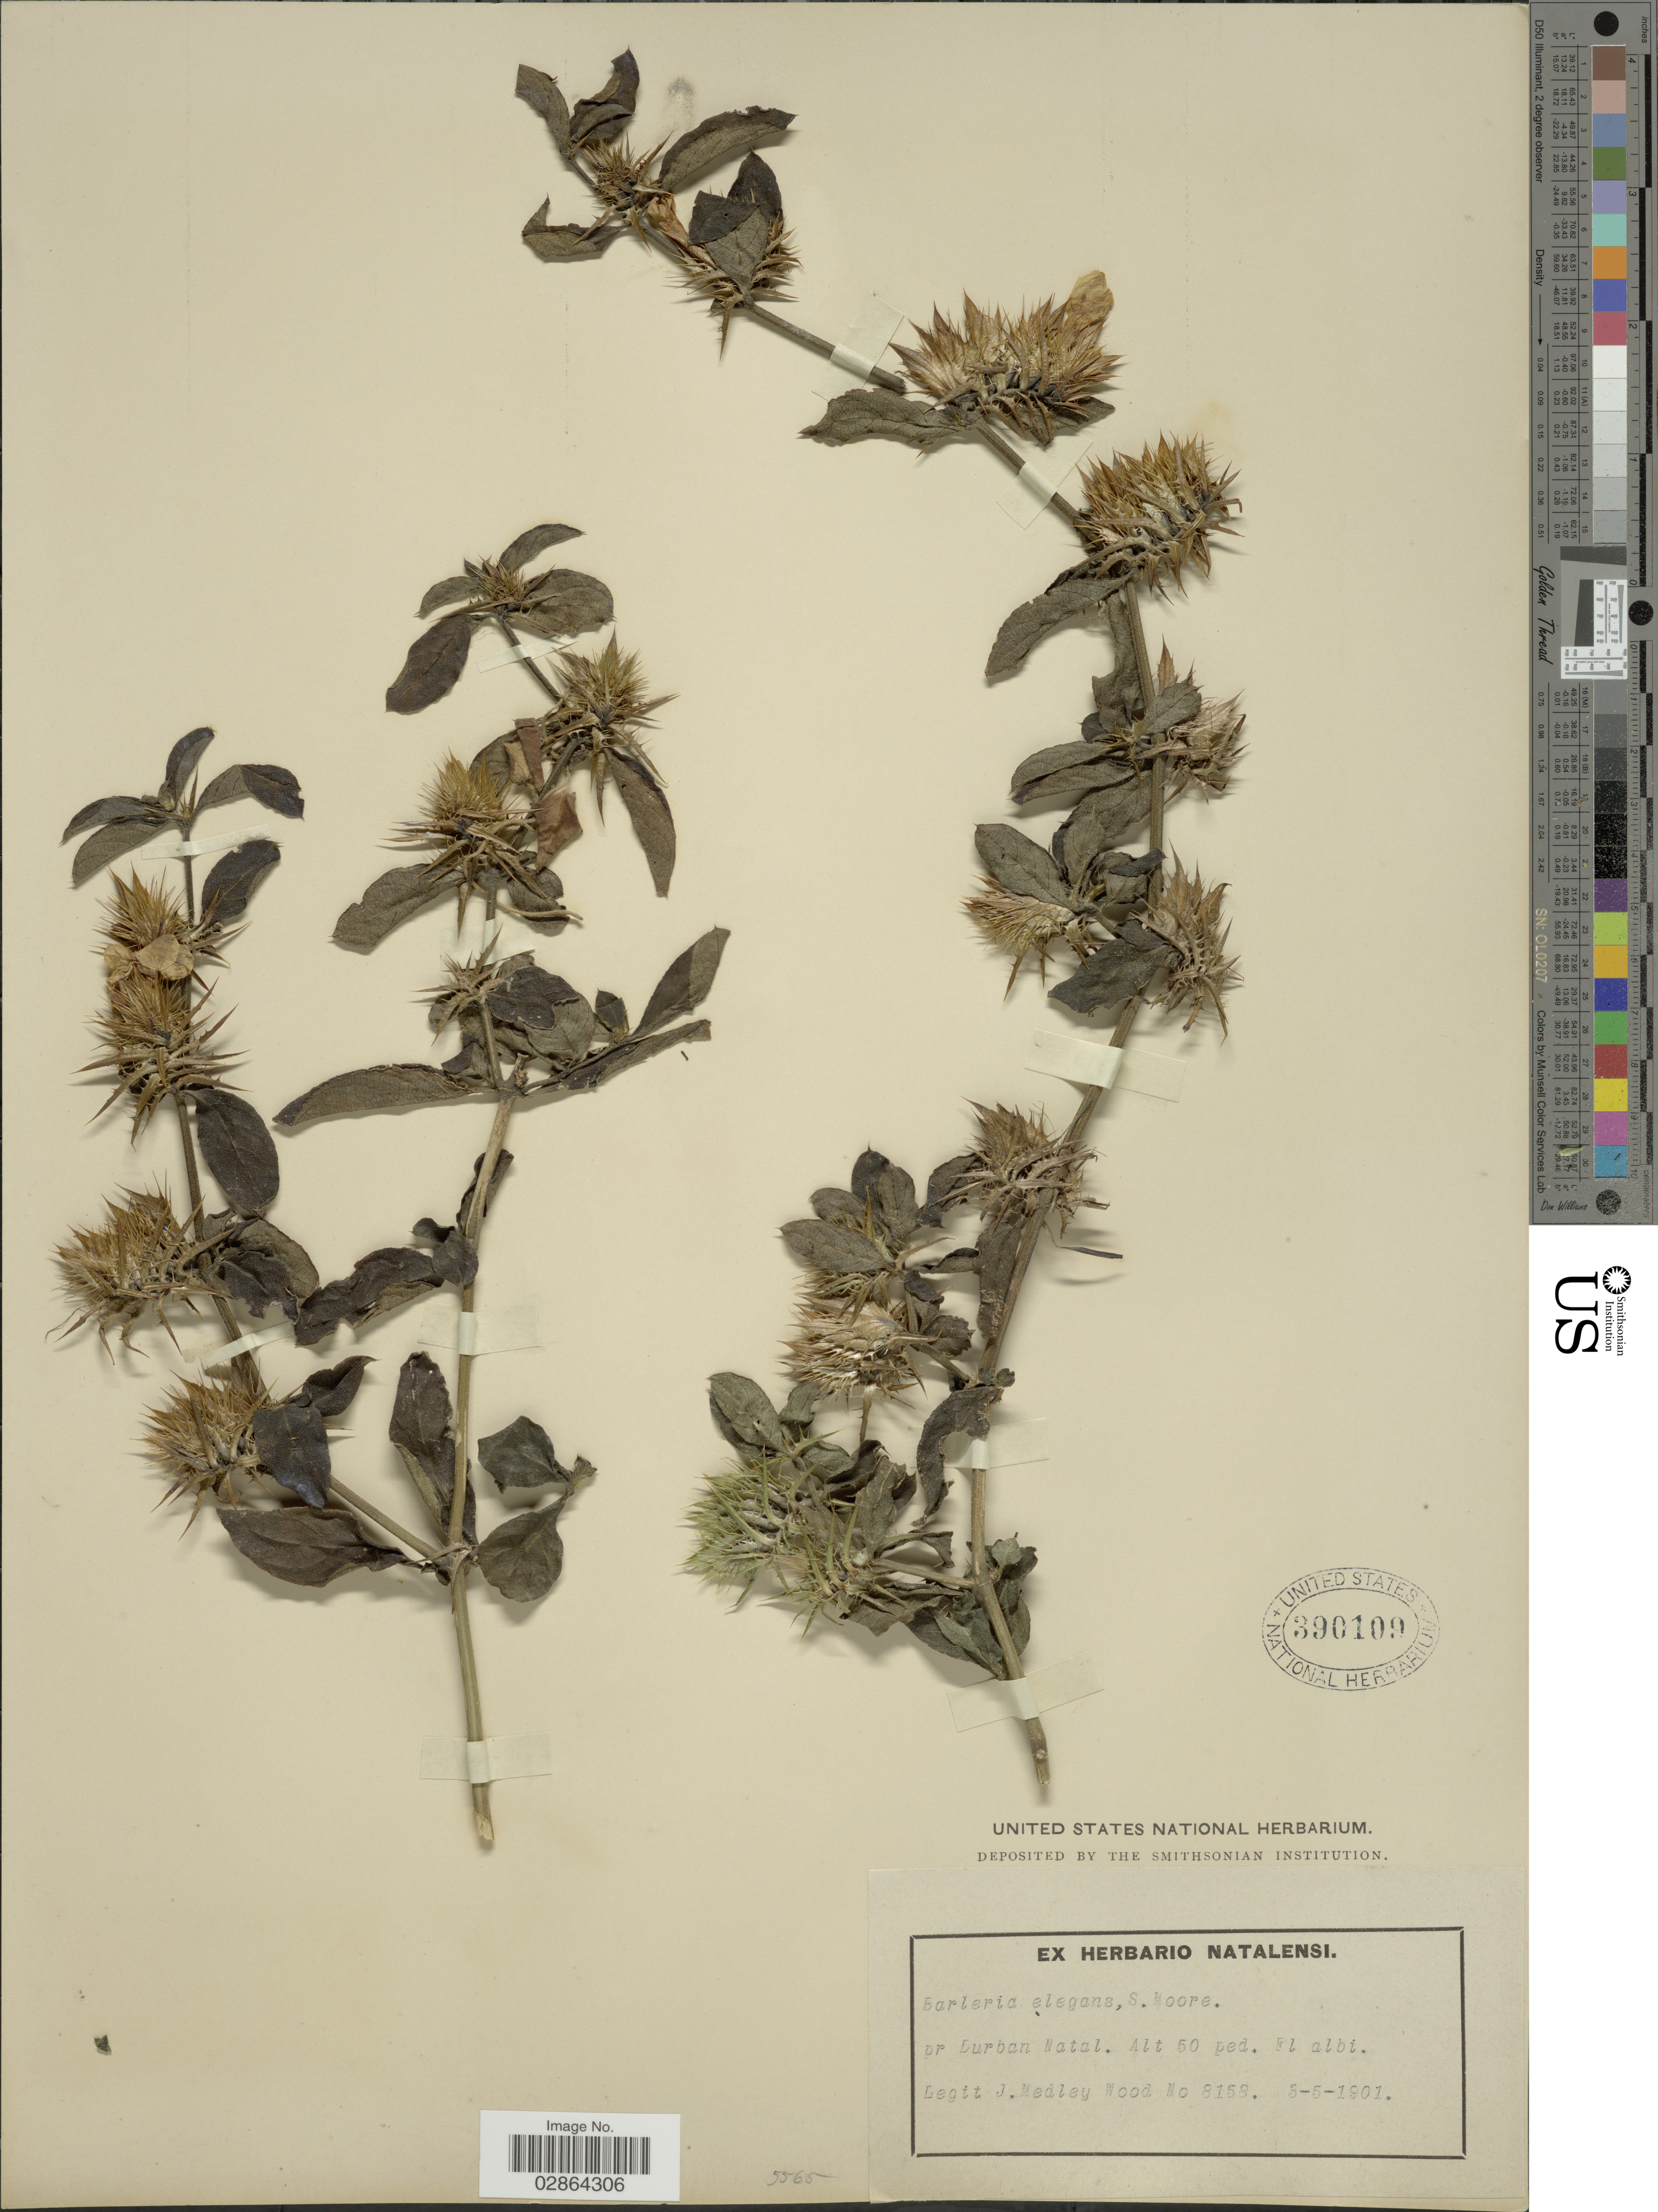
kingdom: Plantae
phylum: Tracheophyta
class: Magnoliopsida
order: Lamiales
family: Acanthaceae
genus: Barleria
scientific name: Barleria elegans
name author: S. Moore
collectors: J. Medley Wood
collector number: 8158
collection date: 1901-05-05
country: South Africa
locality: Pr Durban Natal.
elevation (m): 15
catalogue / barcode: US 390109